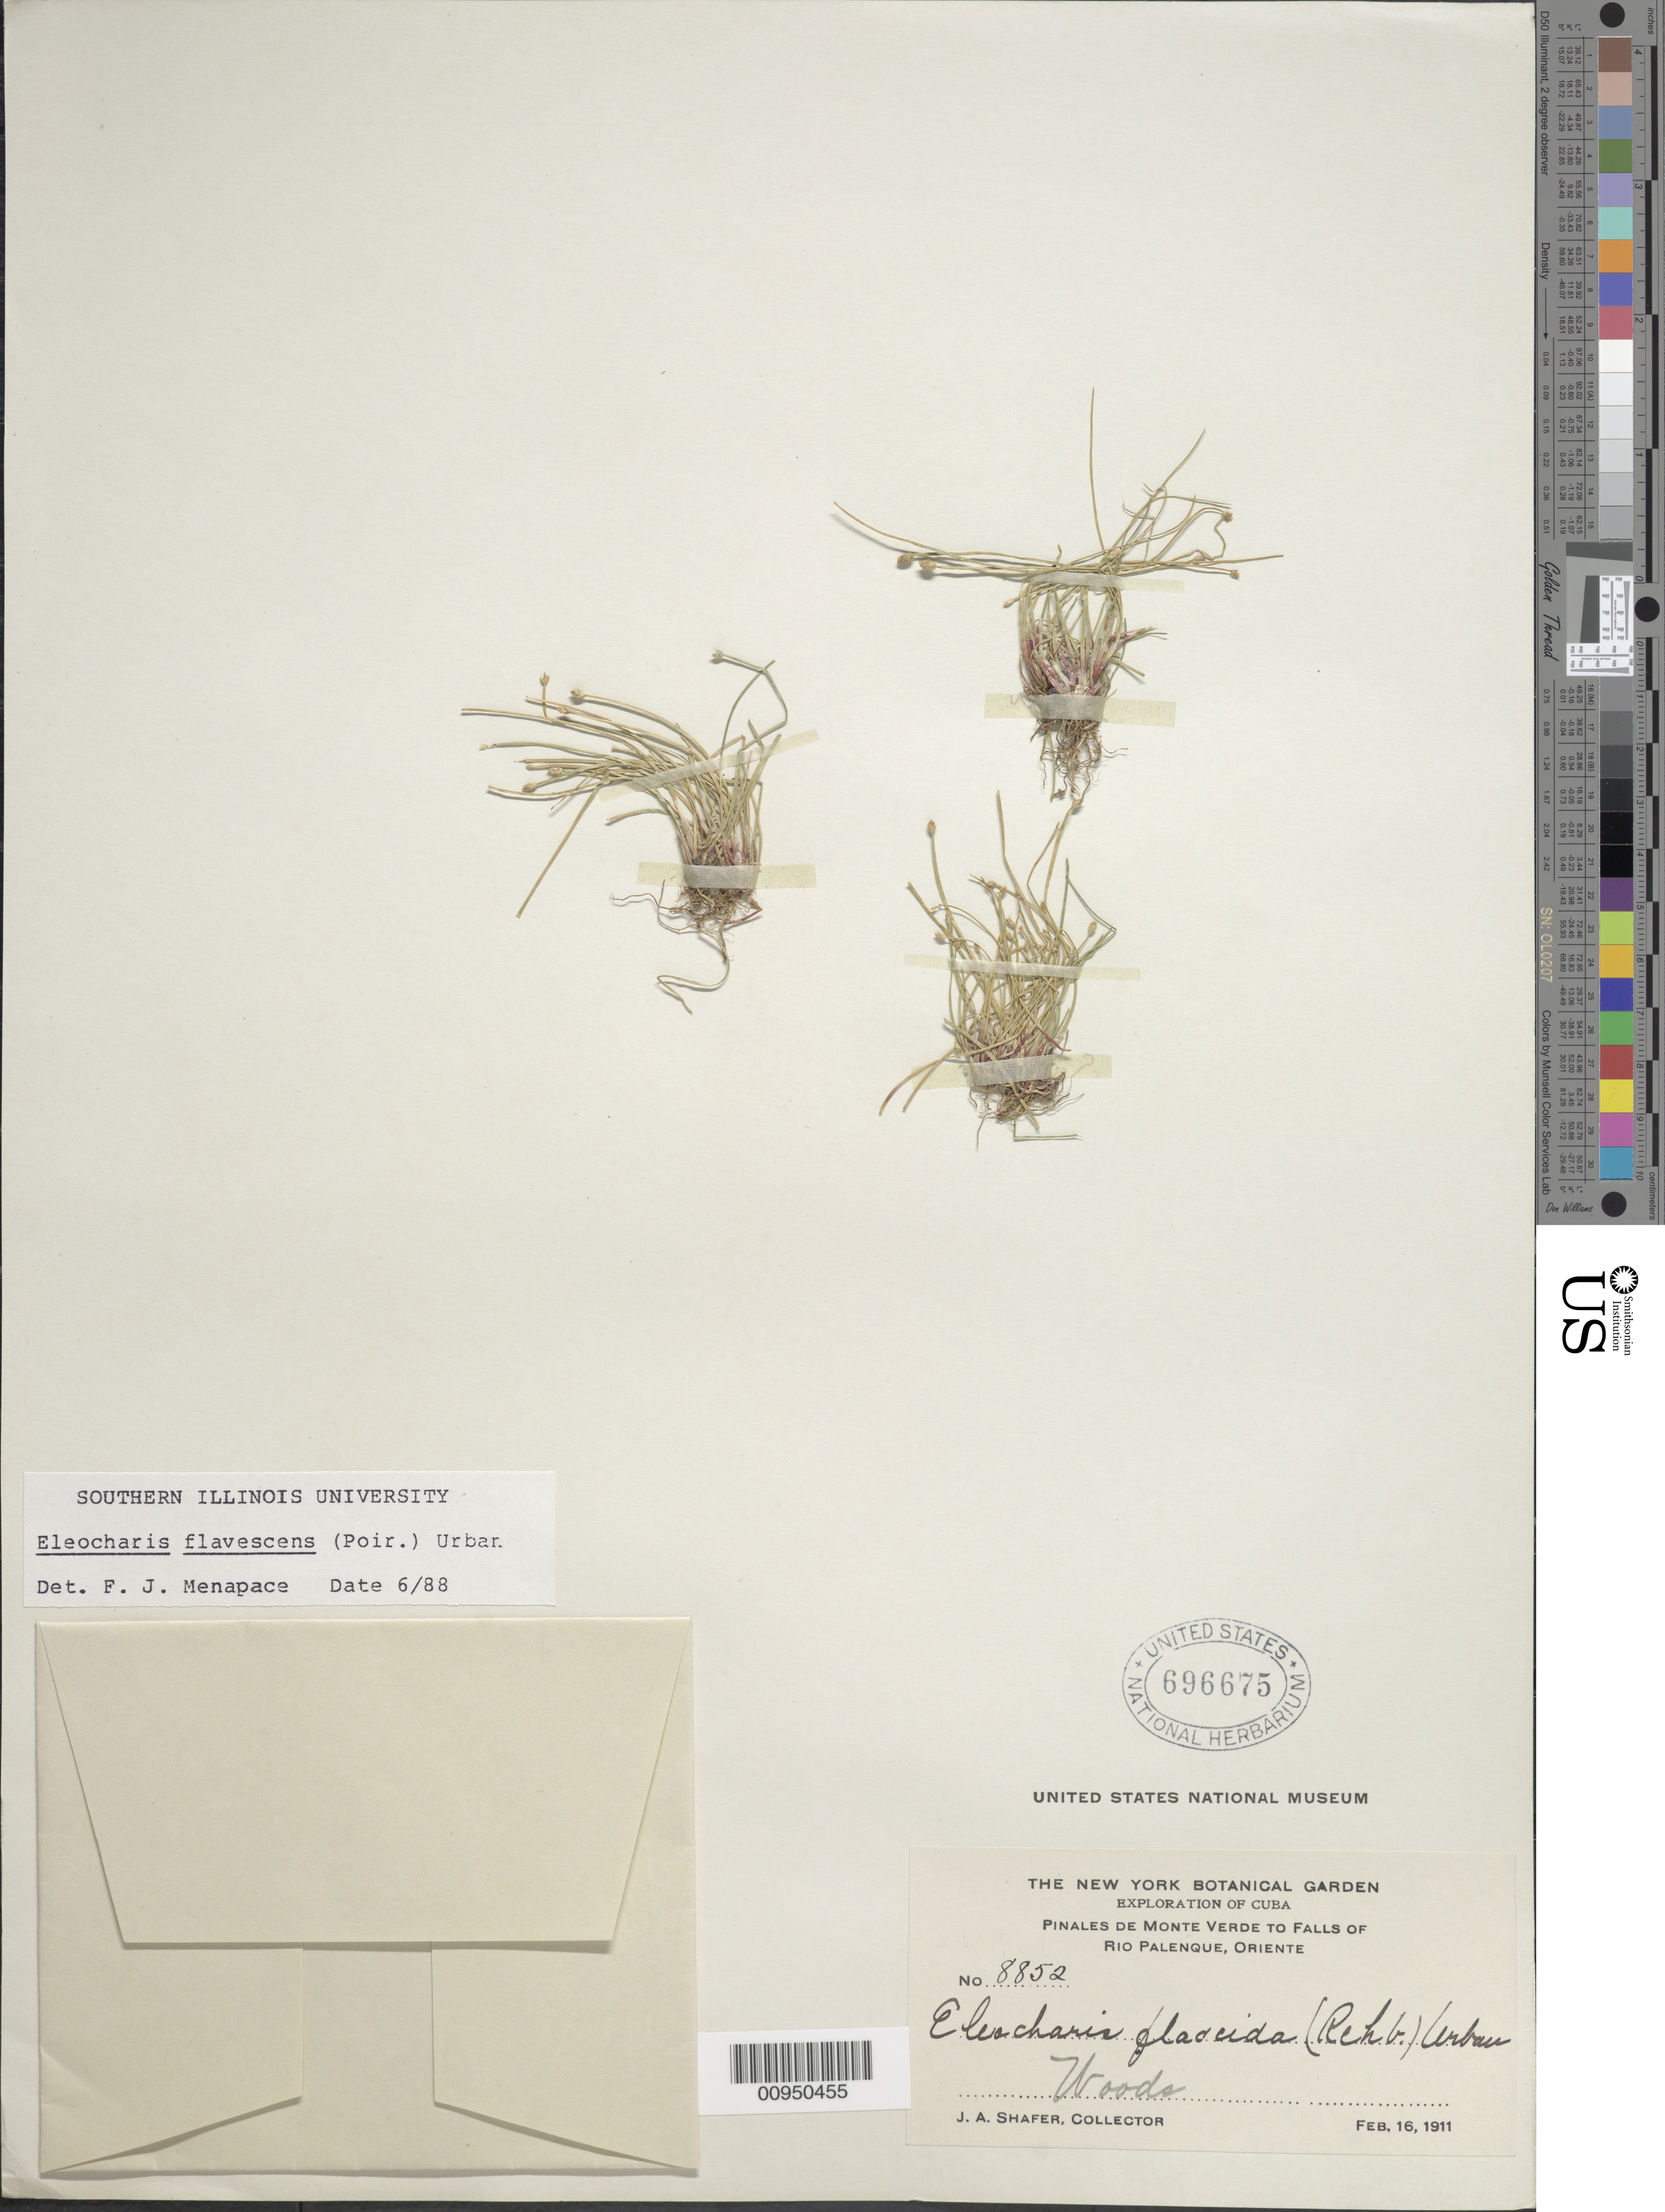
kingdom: Plantae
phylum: Tracheophyta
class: Liliopsida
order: Poales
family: Cyperaceae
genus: Eleocharis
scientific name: Eleocharis flavescens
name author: (Poir.) Urb.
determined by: Menapace, F. J.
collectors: J. A. Shafer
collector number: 8852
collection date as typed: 16 Feb 1911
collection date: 1911-02-16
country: Cuba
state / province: Oriente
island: Cuba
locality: Pinales de Monte Verde to Falls of Rio Palenque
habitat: Woods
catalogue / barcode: US 696675